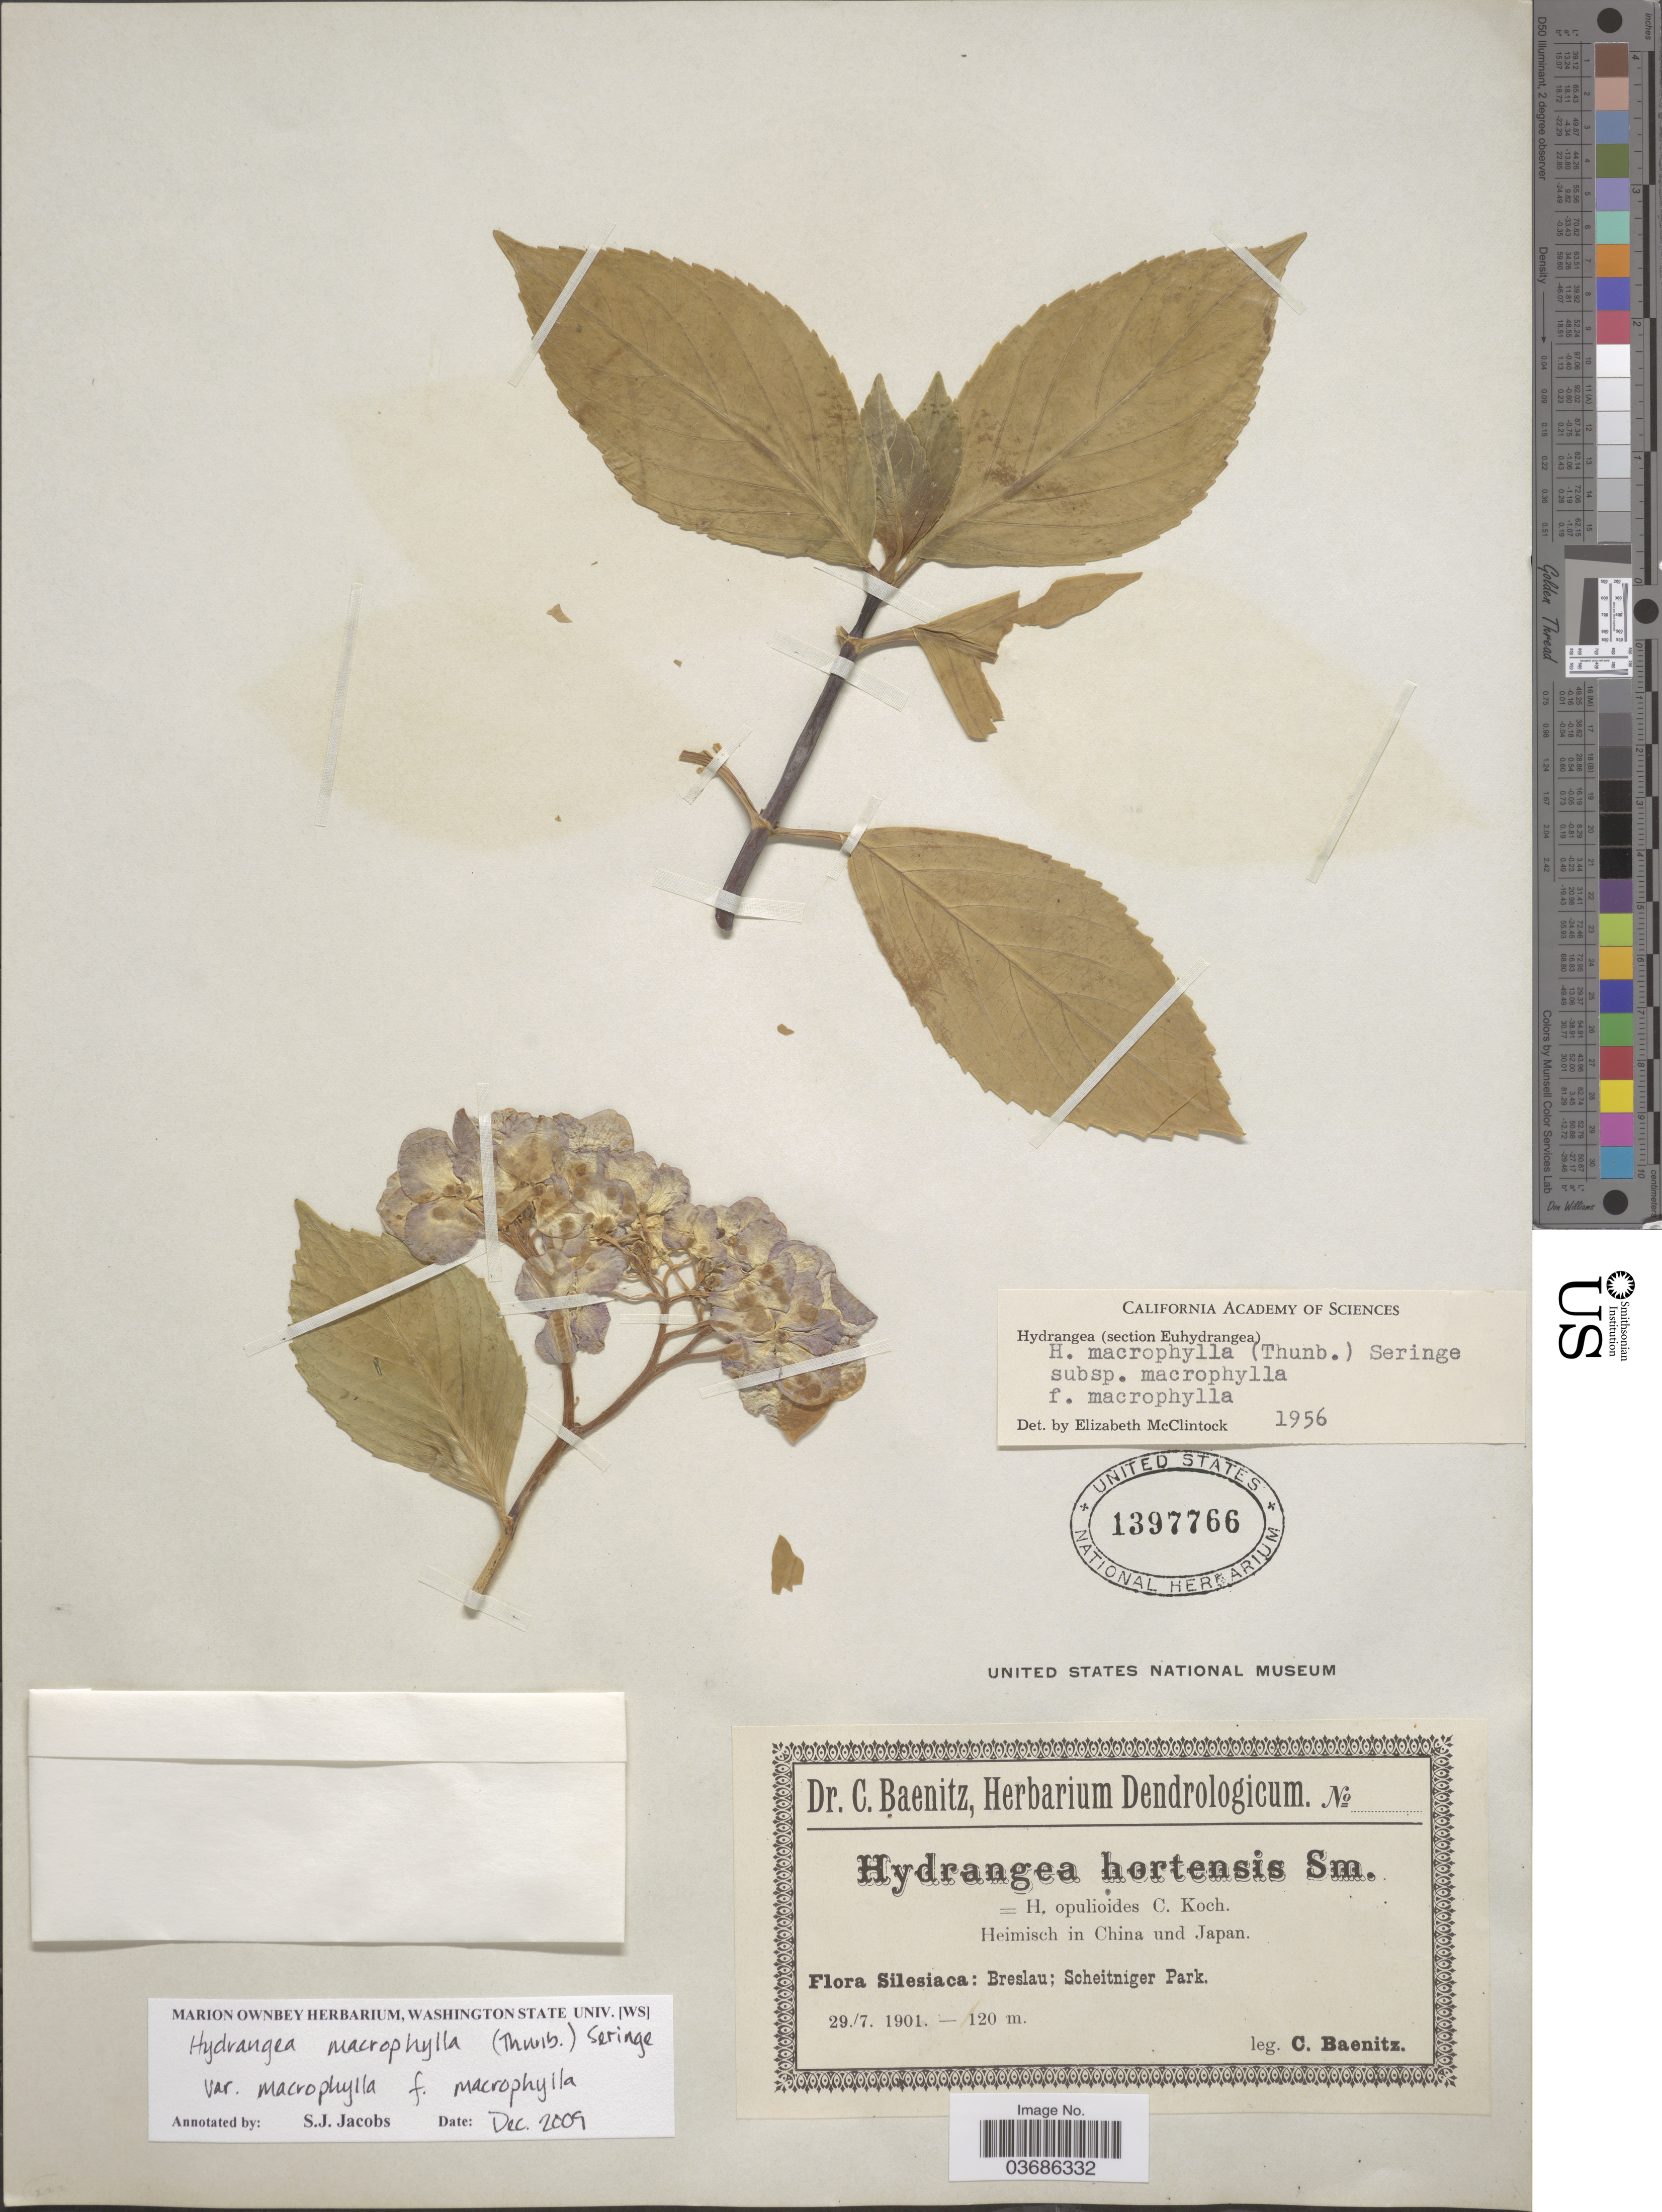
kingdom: Plantae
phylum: Tracheophyta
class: Magnoliopsida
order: Cornales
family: Hydrangeaceae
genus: Hydrangea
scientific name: Hydrangea macrophylla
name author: (Thunb.) Ser.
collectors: C. G. Baenitz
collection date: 1901-07-29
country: Poland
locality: Silesiaca: Breslau; Scheitniger Park.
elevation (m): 120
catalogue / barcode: US 1397766